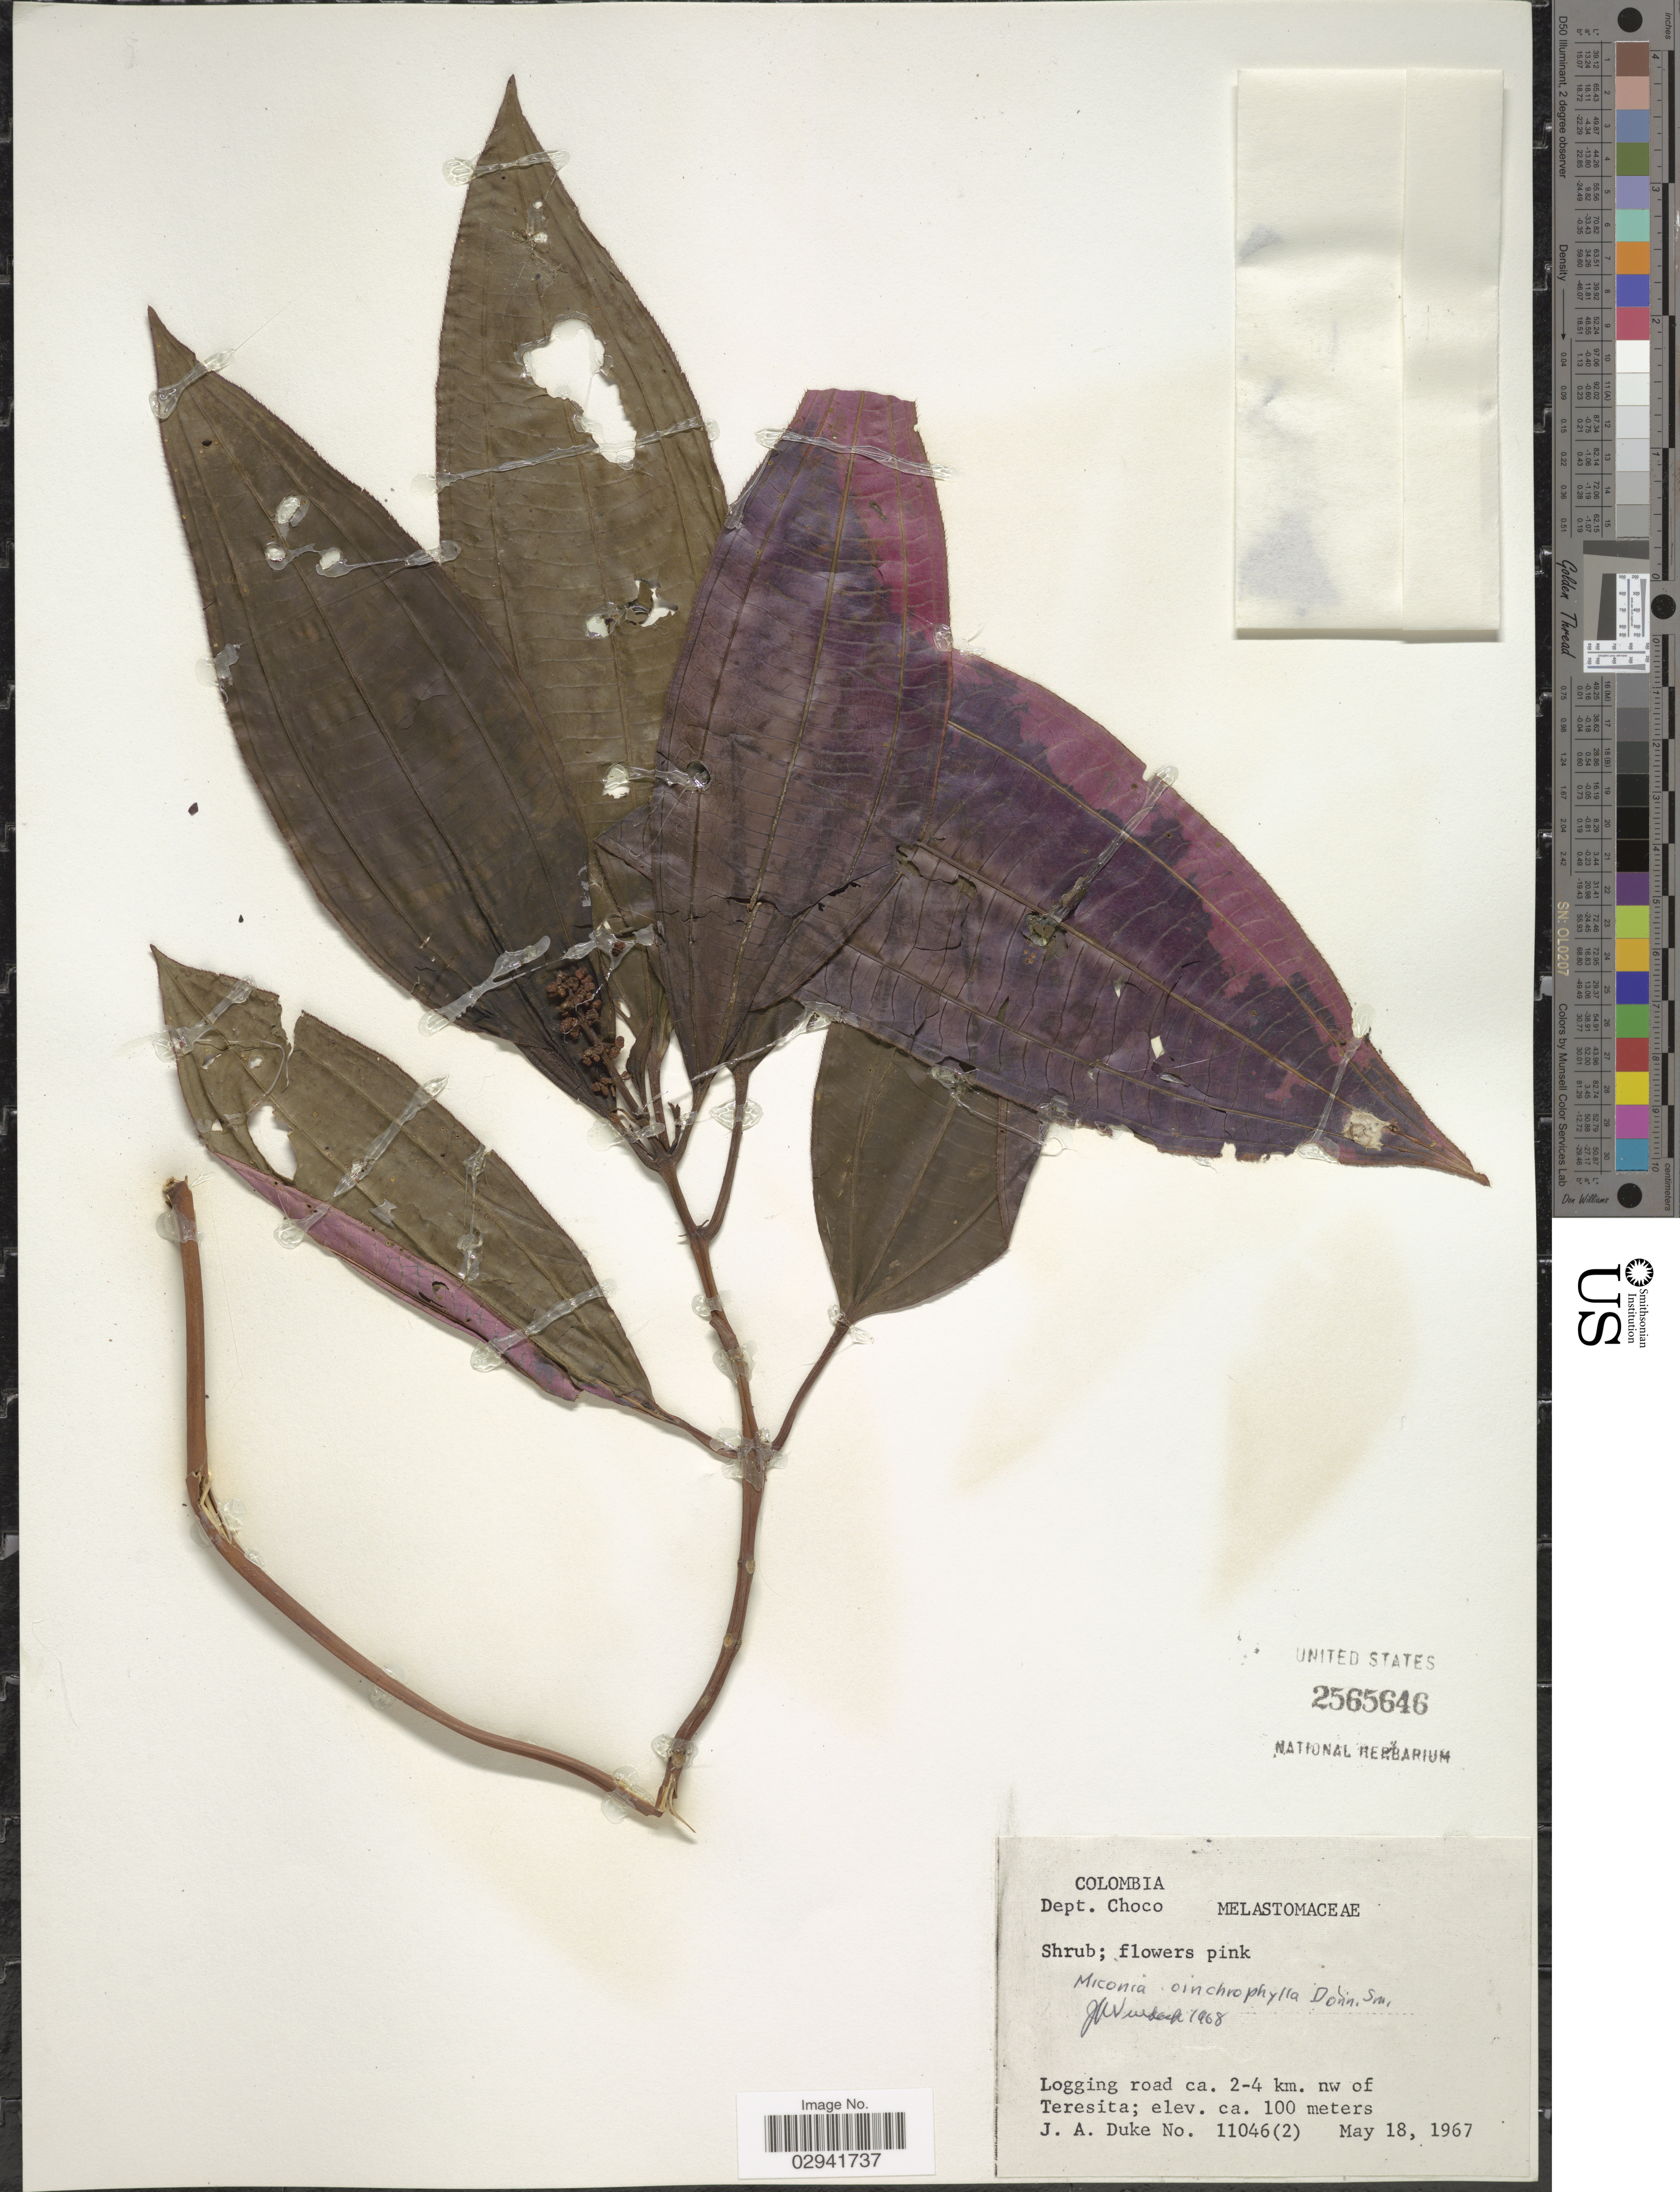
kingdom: Plantae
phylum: Tracheophyta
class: Magnoliopsida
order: Myrtales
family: Melastomataceae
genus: Miconia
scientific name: Miconia oinochrophylla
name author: Donn. Sm.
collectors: J. A. Duke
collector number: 11046(2)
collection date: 1967-05-18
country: Colombia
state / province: Chocó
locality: Dept. Choco. Logging road ca. 2-4 km nw of Teresita.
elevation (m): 100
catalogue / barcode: US 2565646